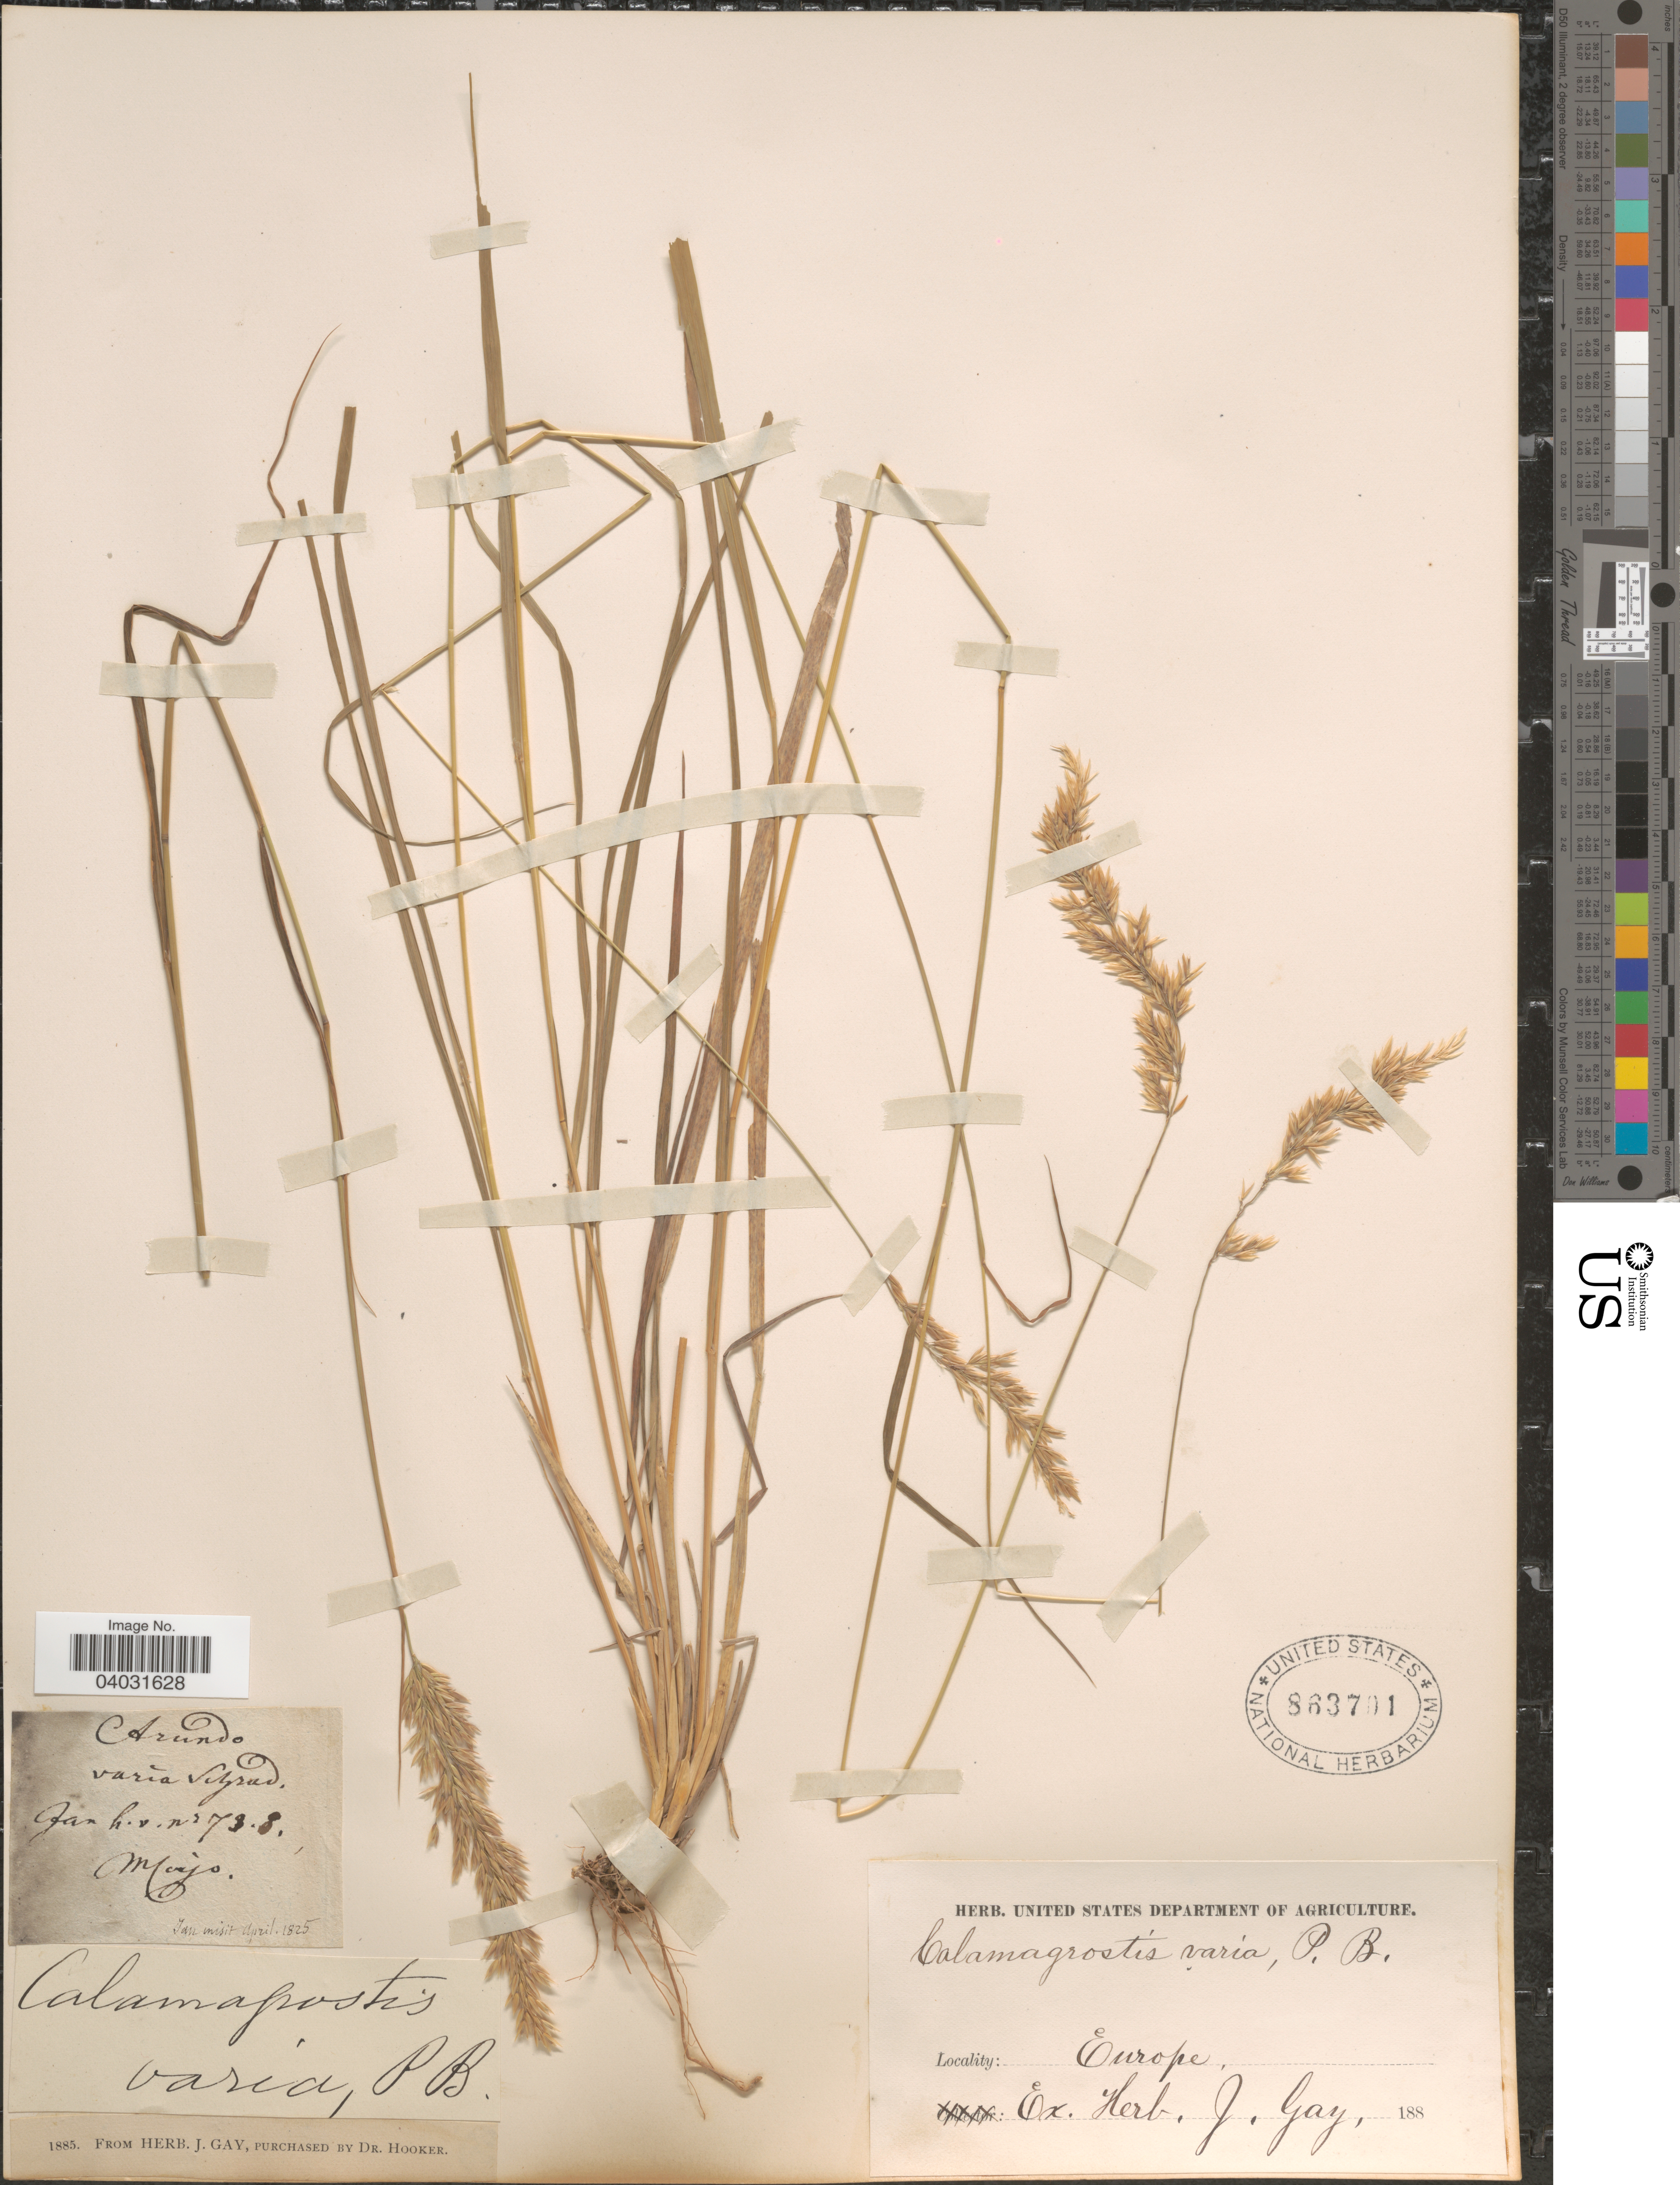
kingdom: Plantae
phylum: Tracheophyta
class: Liliopsida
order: Poales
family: Poaceae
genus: Calamagrostis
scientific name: Calamagrostis varia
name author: Host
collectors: ex herb. J. Gay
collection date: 1885-05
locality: Europe.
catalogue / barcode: US 863701